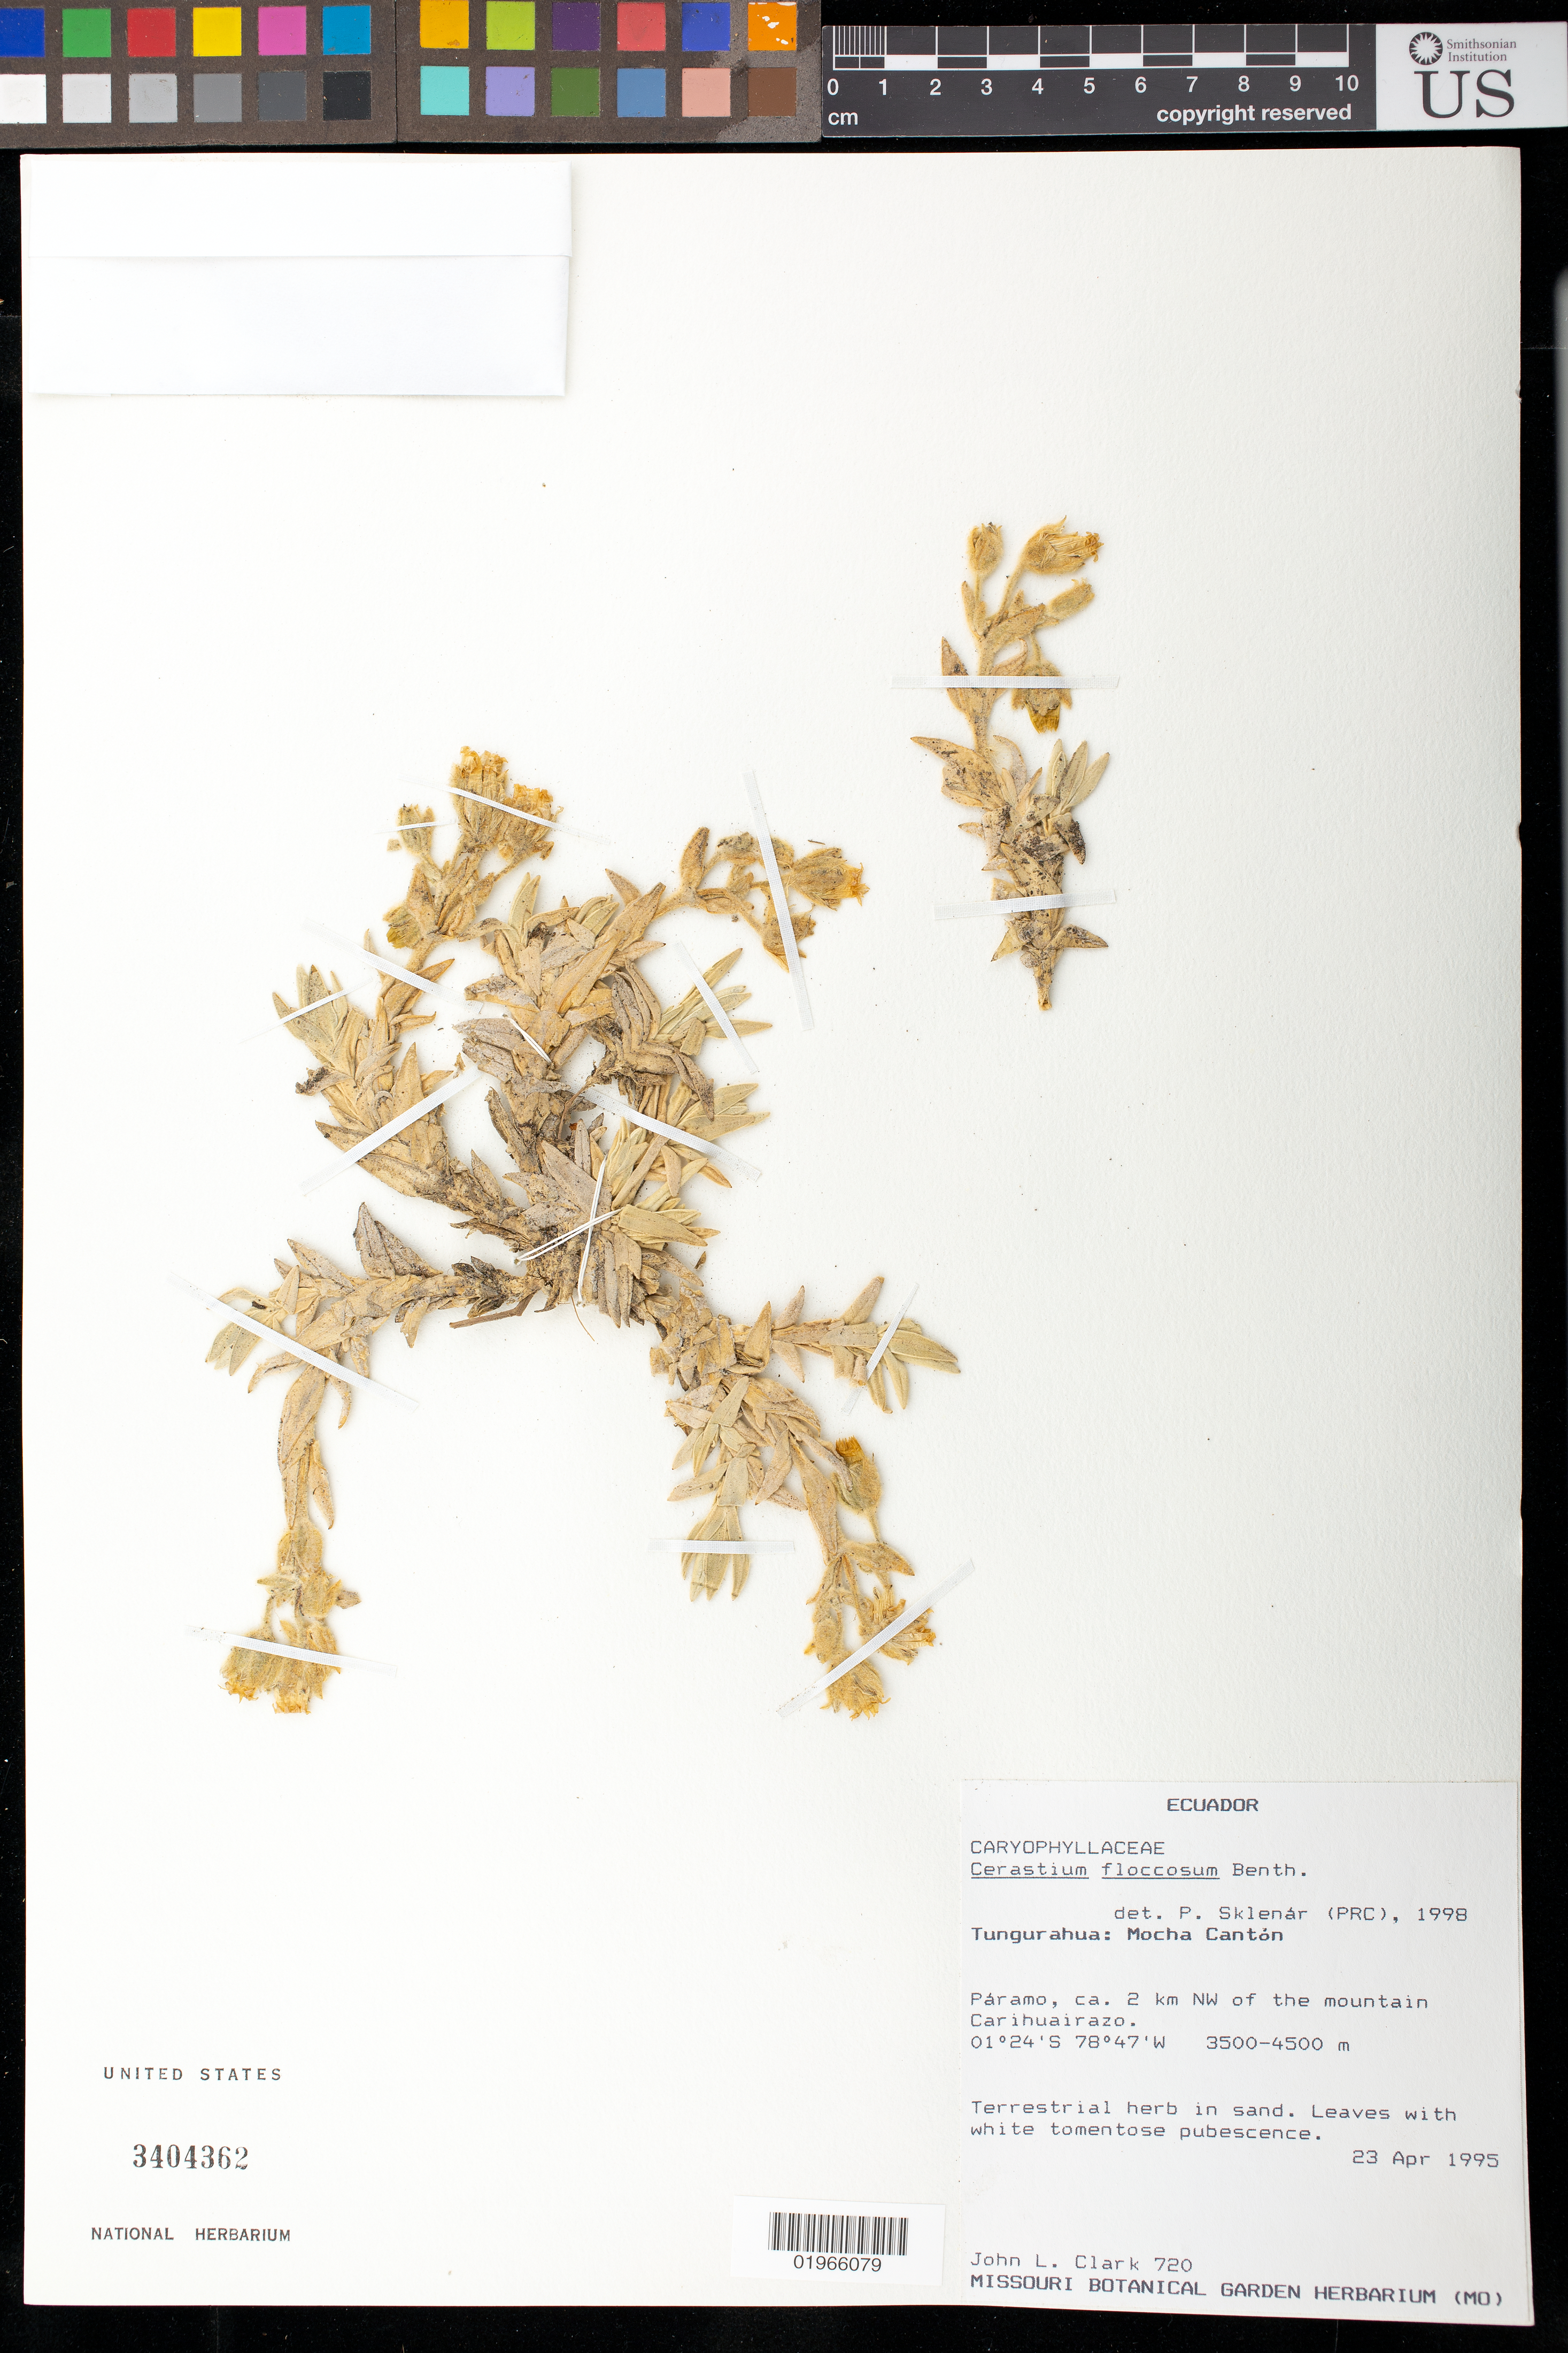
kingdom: Plantae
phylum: Tracheophyta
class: Magnoliopsida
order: Caryophyllales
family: Caryophyllaceae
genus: Cerastium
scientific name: Cerastium floccosum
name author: Benth.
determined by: Sklenár, P.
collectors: J. L. Clark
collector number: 720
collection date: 1995-04-23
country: Ecuador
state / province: Tungurahua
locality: Mocha Cantón. Páramo, ca. 2 km NW of the mountain Carihuairazo.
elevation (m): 3500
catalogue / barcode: US 3404362